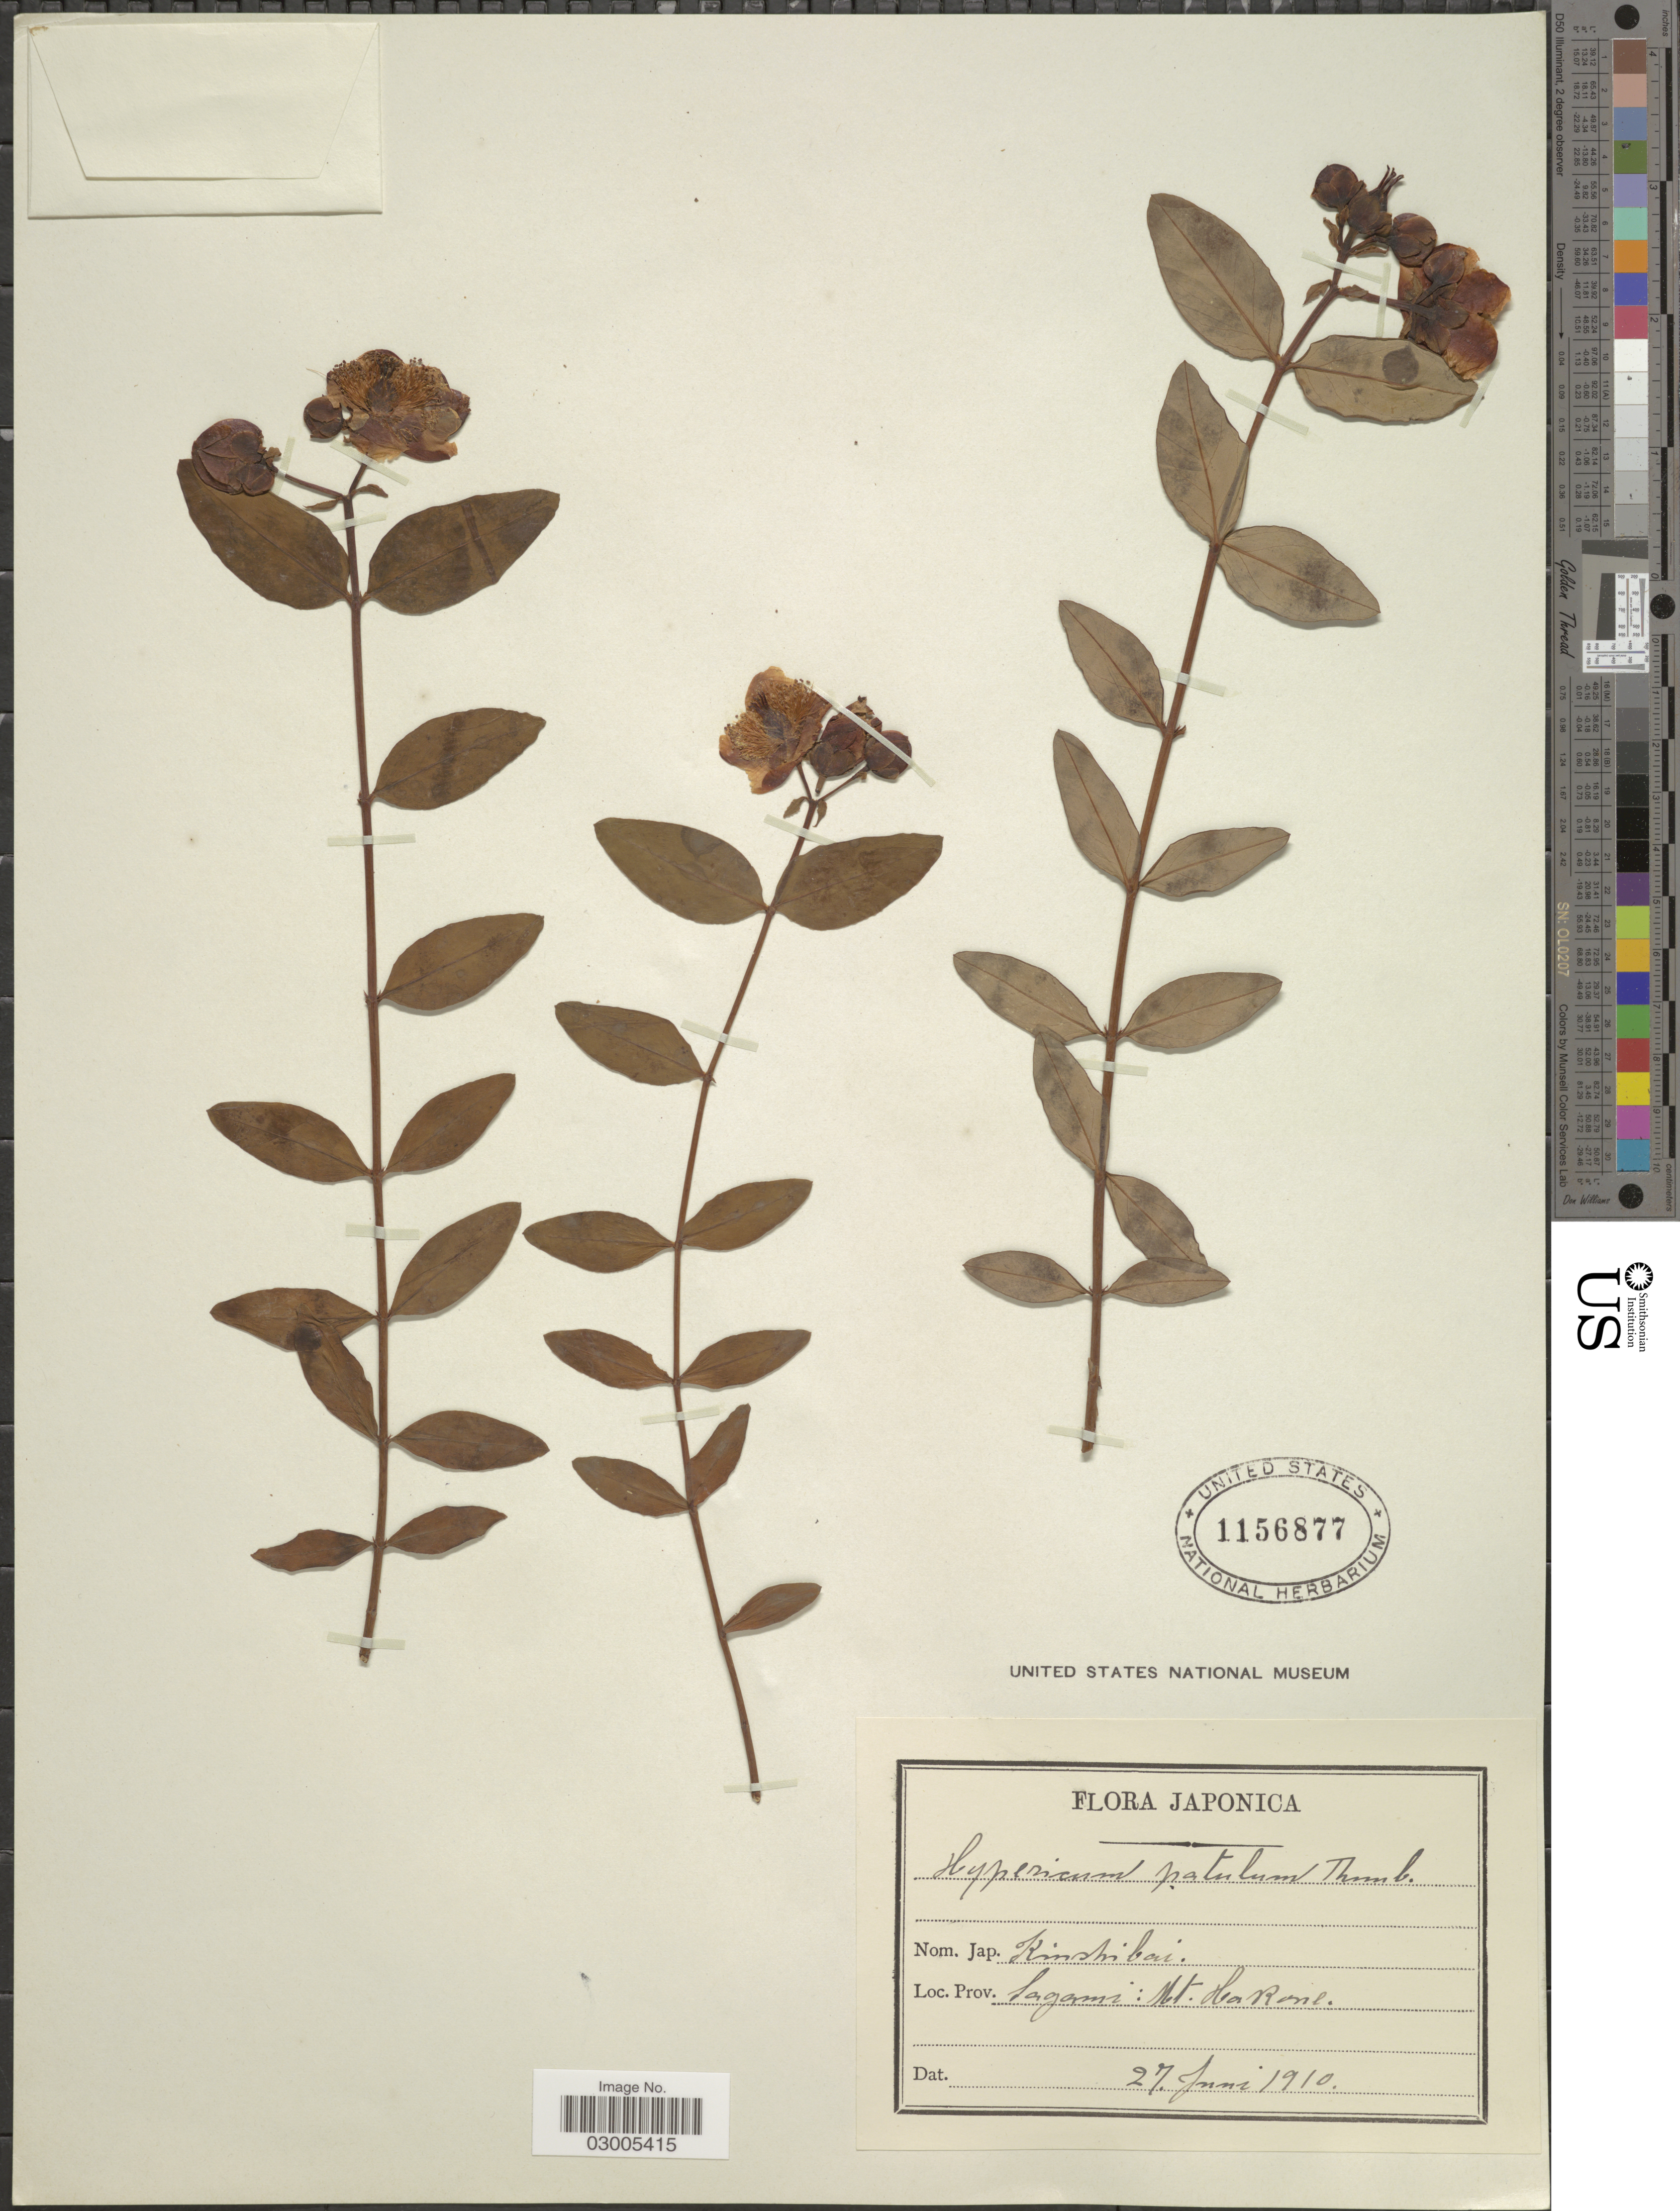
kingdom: Plantae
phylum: Tracheophyta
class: Magnoliopsida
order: Malpighiales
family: Hypericaceae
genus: Hypericum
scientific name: Hypericum patulum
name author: Thunb.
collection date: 1910-06-27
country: Japan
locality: Prov. Sagami: Mt. Hakone.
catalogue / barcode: US 1156877